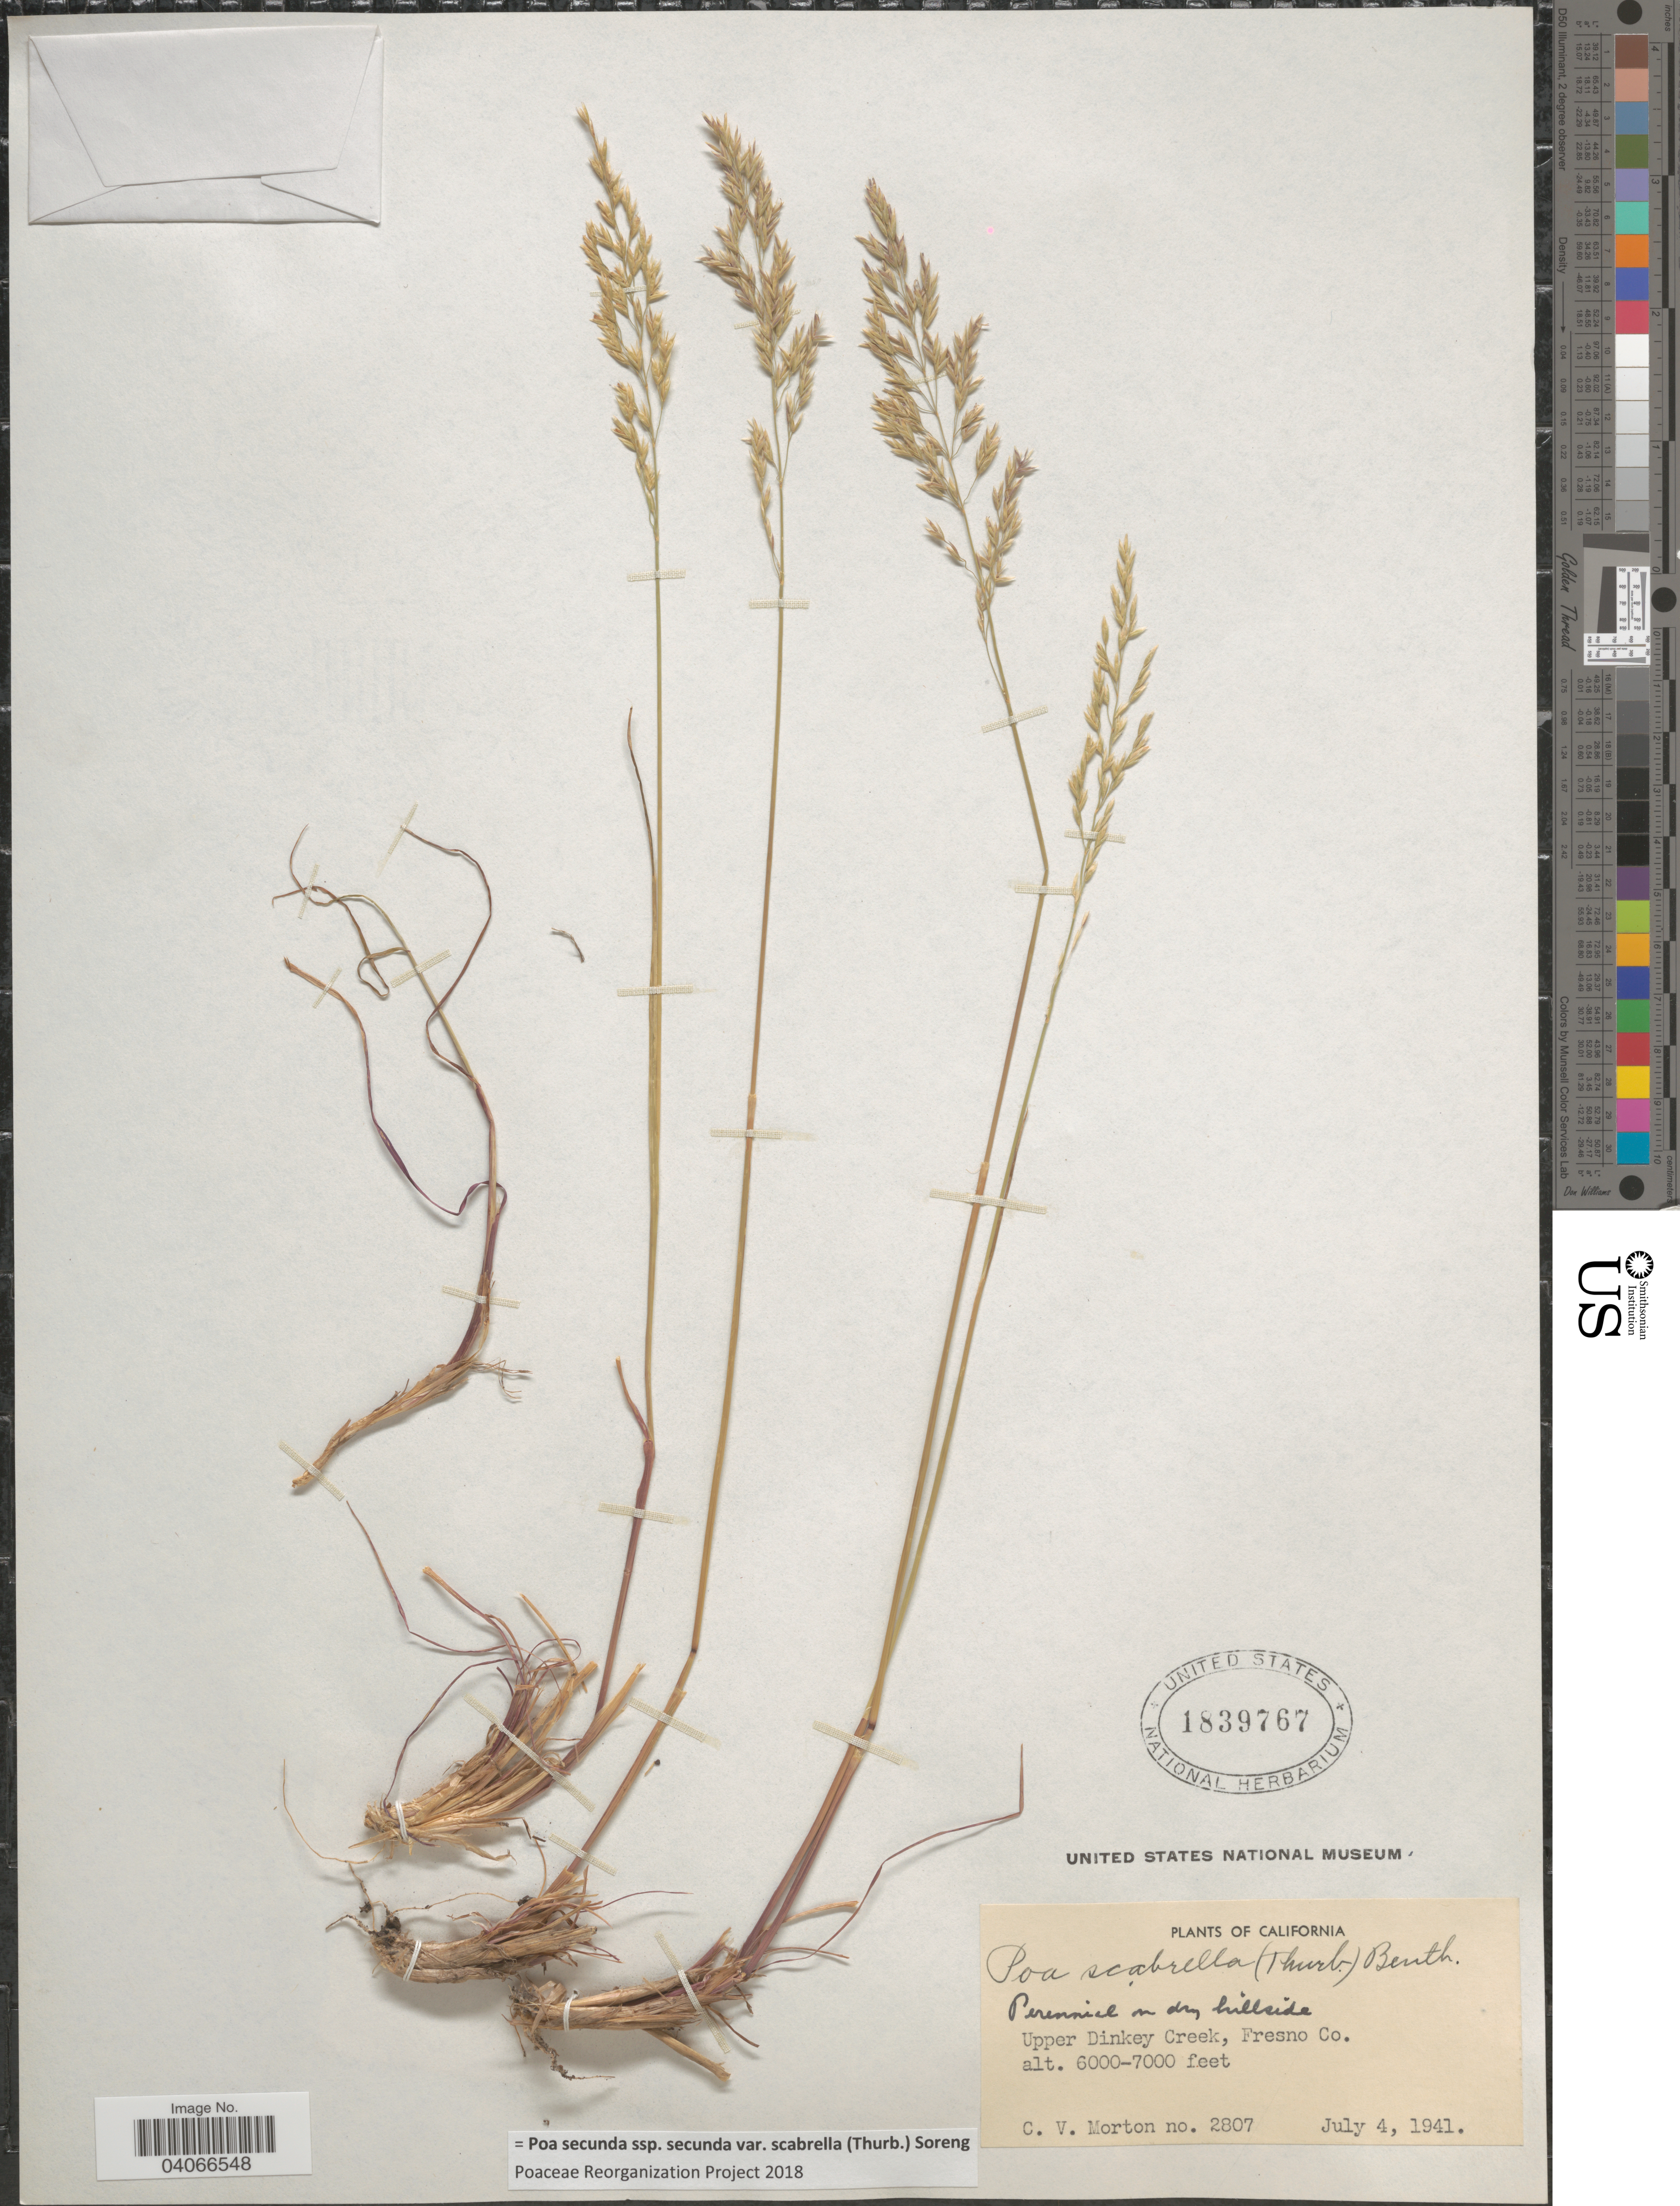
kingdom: Plantae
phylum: Tracheophyta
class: Liliopsida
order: Poales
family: Poaceae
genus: Poa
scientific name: Poa secunda subsp. secunda var. scabrella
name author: (Thurb.) Soreng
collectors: C. V. Morton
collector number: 2807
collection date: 1941-07-04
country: United States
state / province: California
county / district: Fresno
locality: On dry hillside. Upper Dinkey Creek, Fresno Co.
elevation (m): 1829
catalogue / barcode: US 1839767